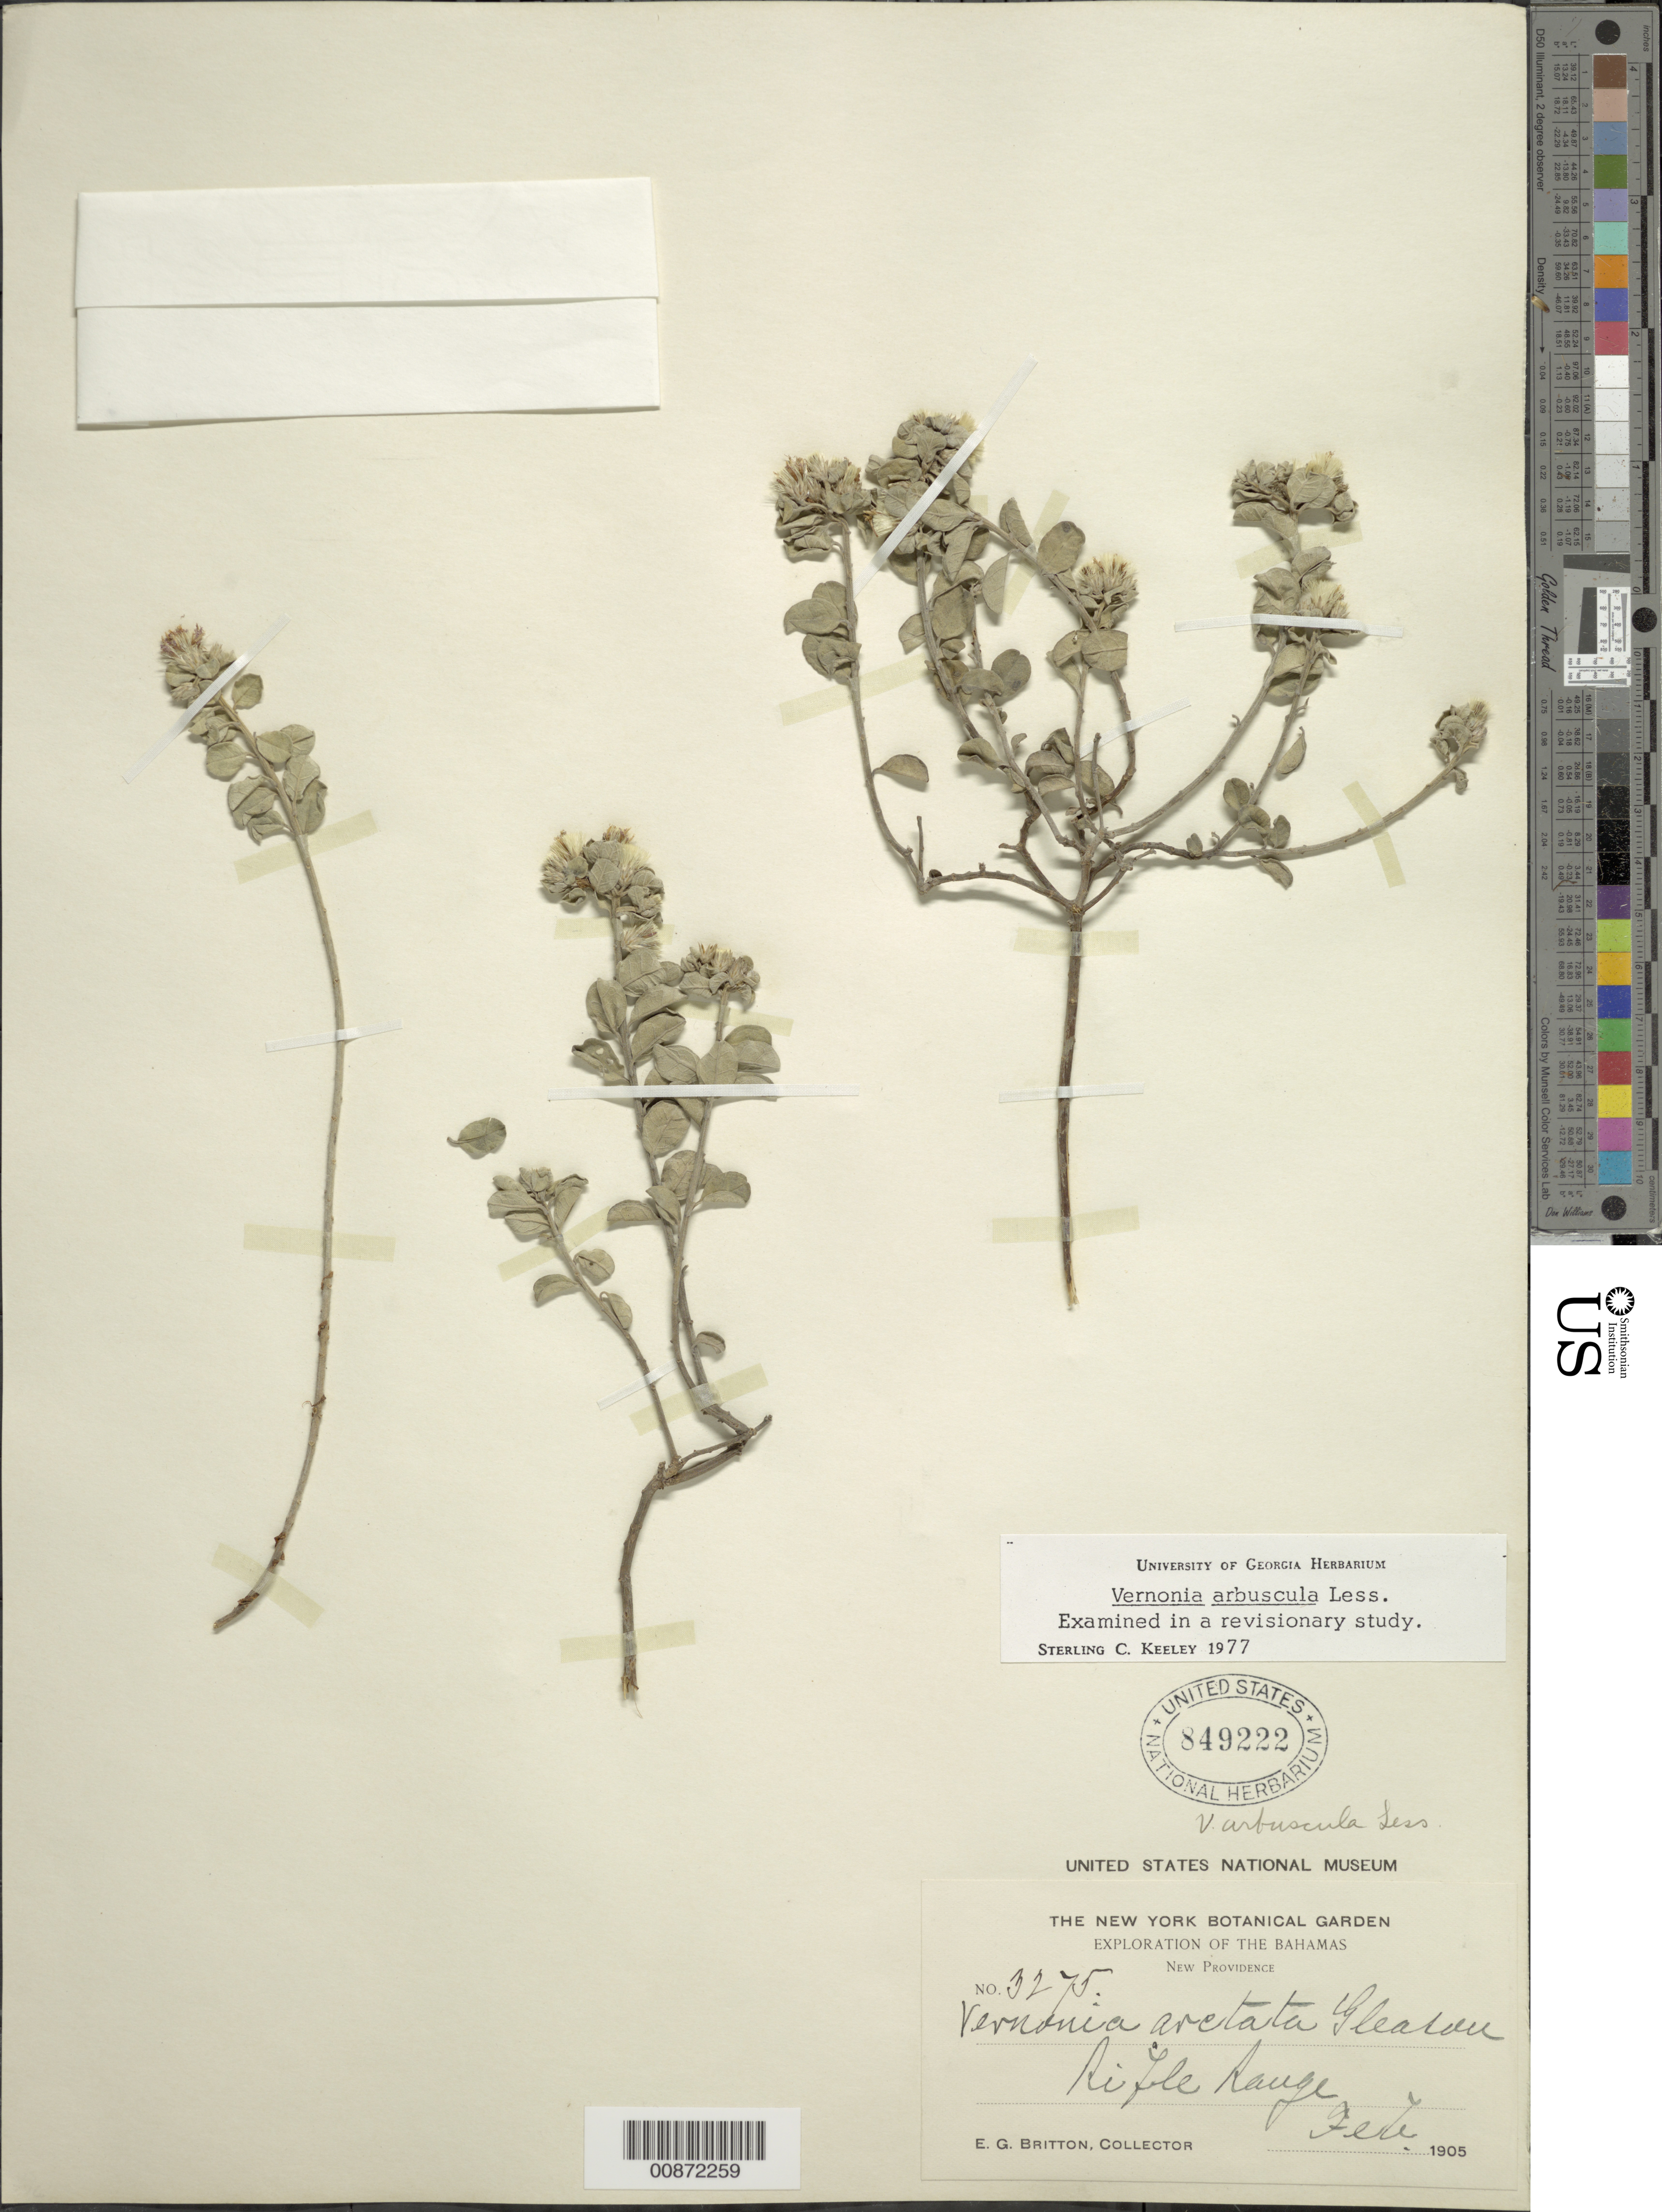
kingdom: Plantae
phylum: Tracheophyta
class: Magnoliopsida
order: Asterales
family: Asteraceae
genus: Lepidaploa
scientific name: Lepidaploa arbuscula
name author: (Less.) H. Rob.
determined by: Keeley, S. C.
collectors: E. G. Britton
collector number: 3275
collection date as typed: Feb 1905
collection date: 1905-02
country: Bahamas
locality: New Providence. Rifle Range.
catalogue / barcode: US 849222